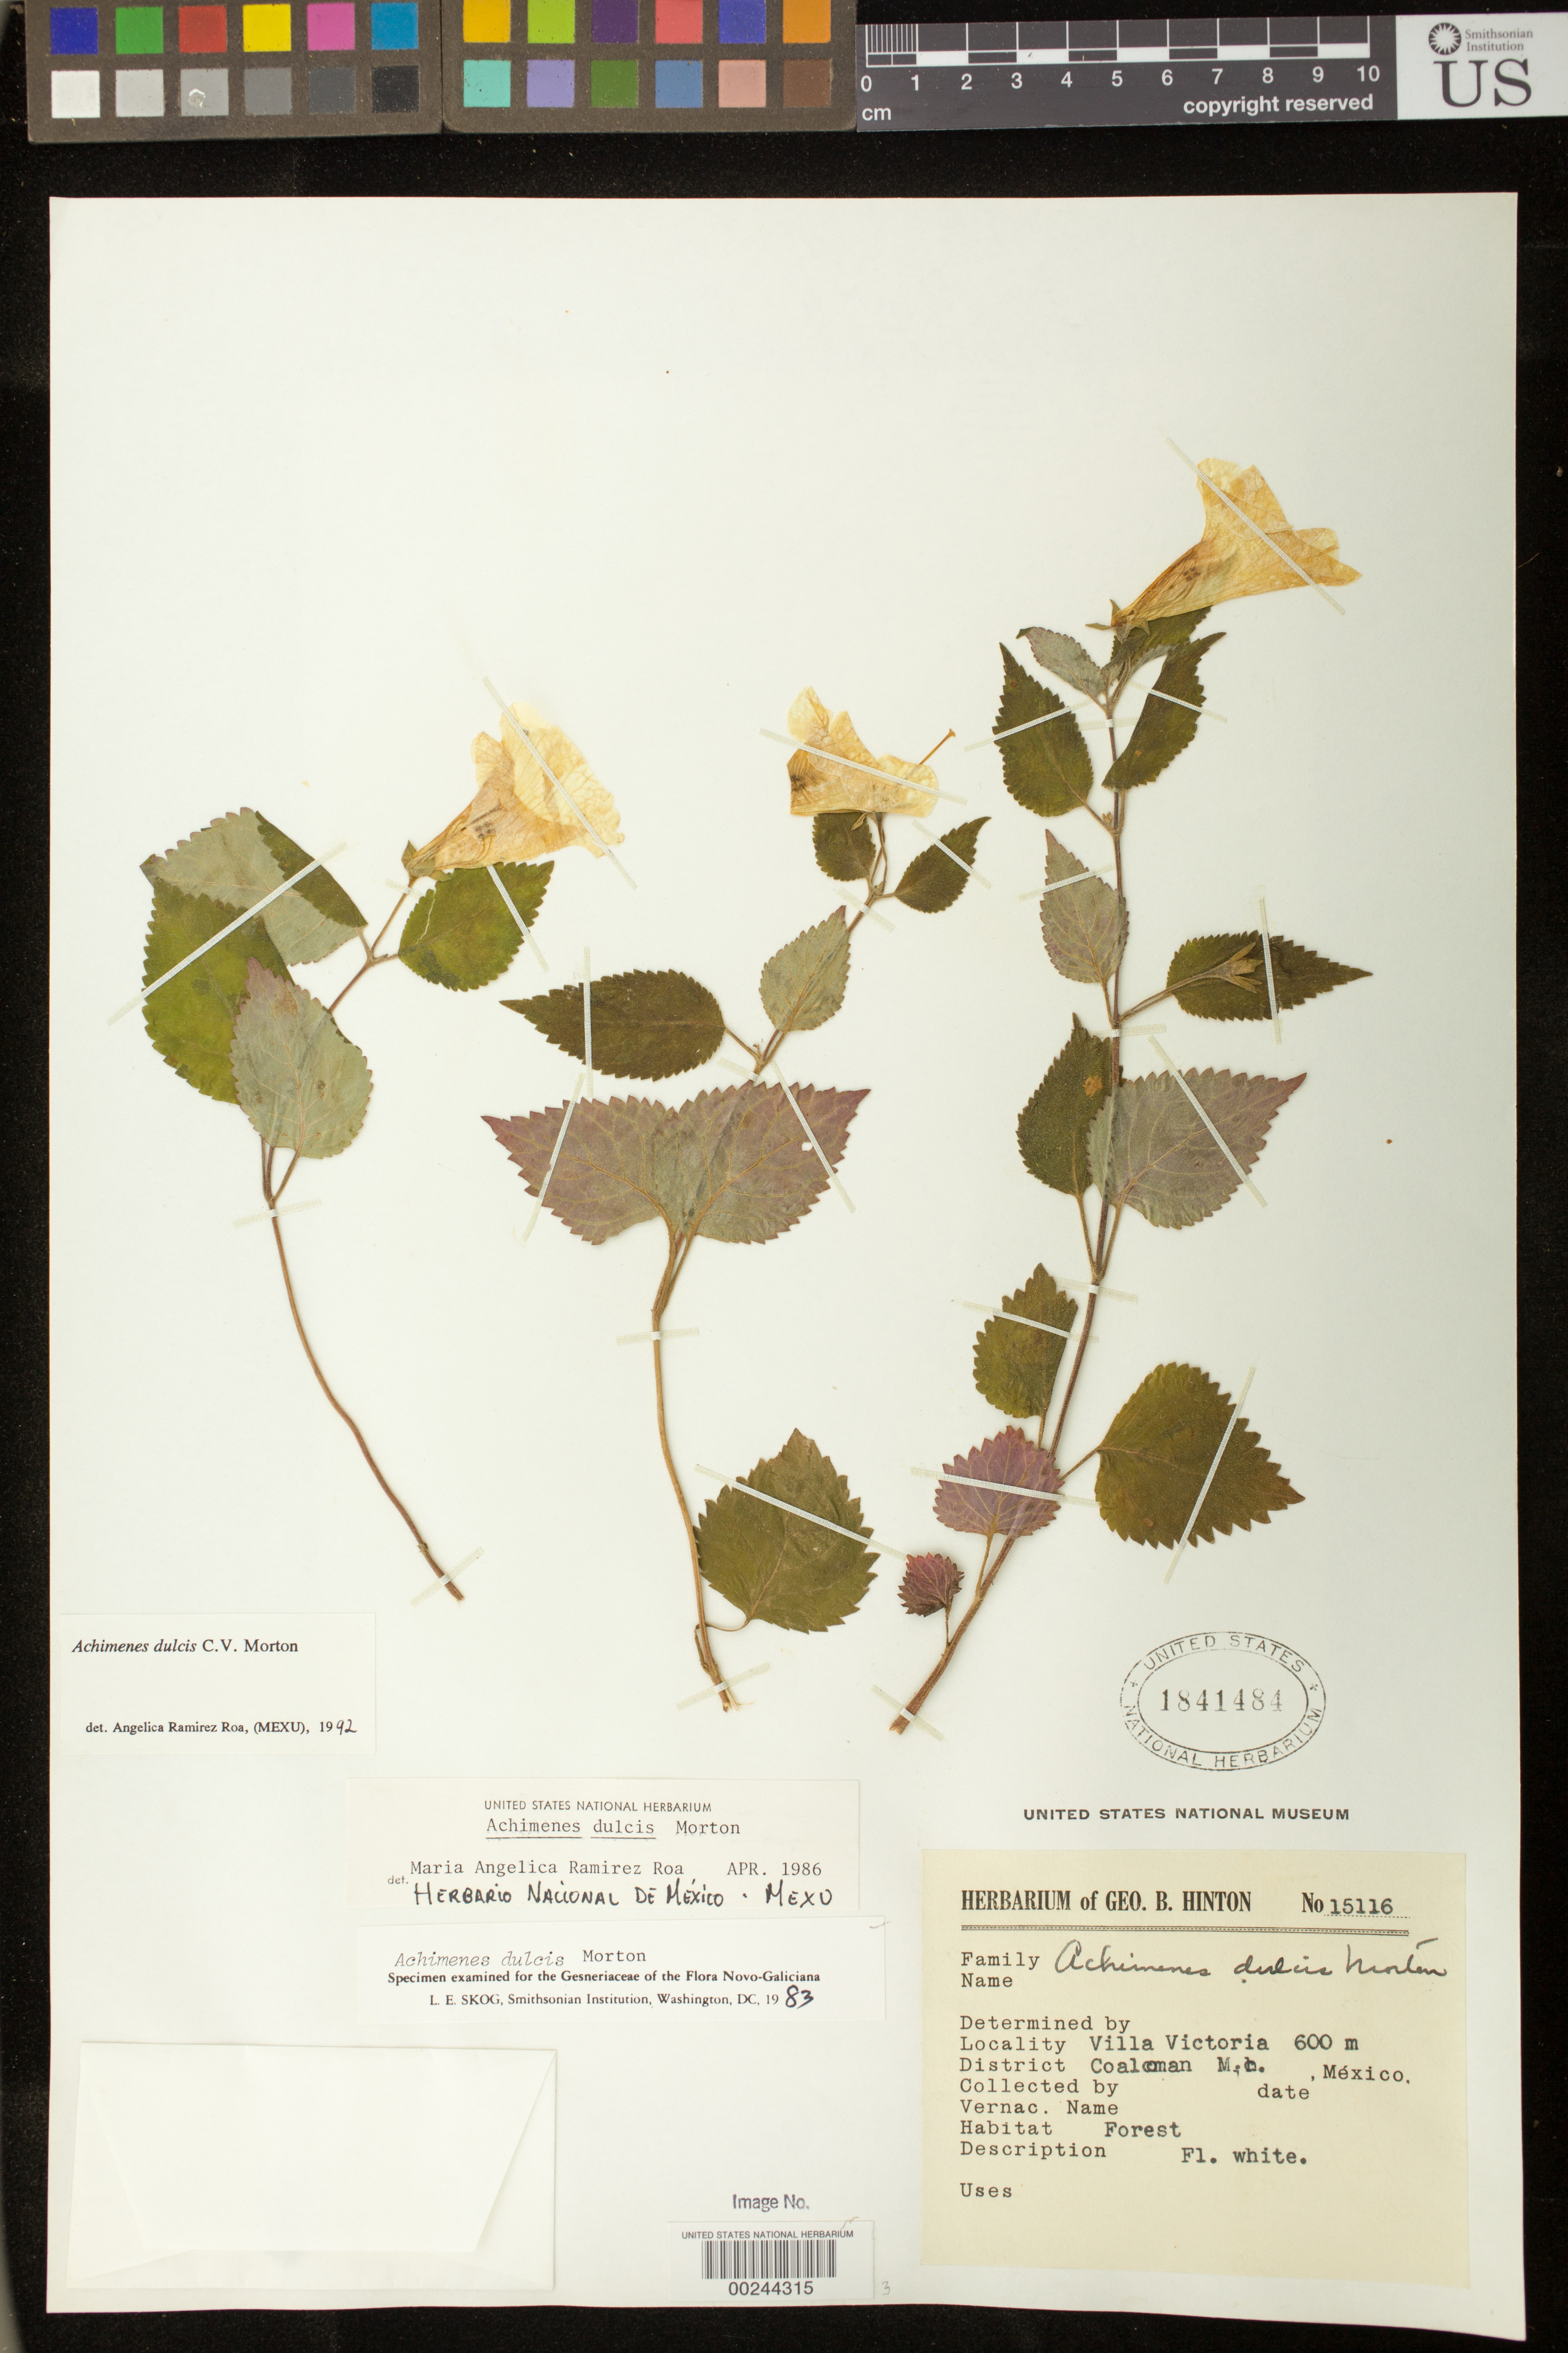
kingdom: Plantae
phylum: Tracheophyta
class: Magnoliopsida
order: Lamiales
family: Gesneriaceae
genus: Achimenes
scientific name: Achimenes dulcis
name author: C.V. Morton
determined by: Skog, Laurence E.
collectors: G. B. Hinton & et al.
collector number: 15116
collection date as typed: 18 Aug 1939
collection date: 1939-08-18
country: Mexico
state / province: Michoacan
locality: Dist. Coalcoman, Villa Victoria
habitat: Forest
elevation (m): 600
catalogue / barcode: US 1841484